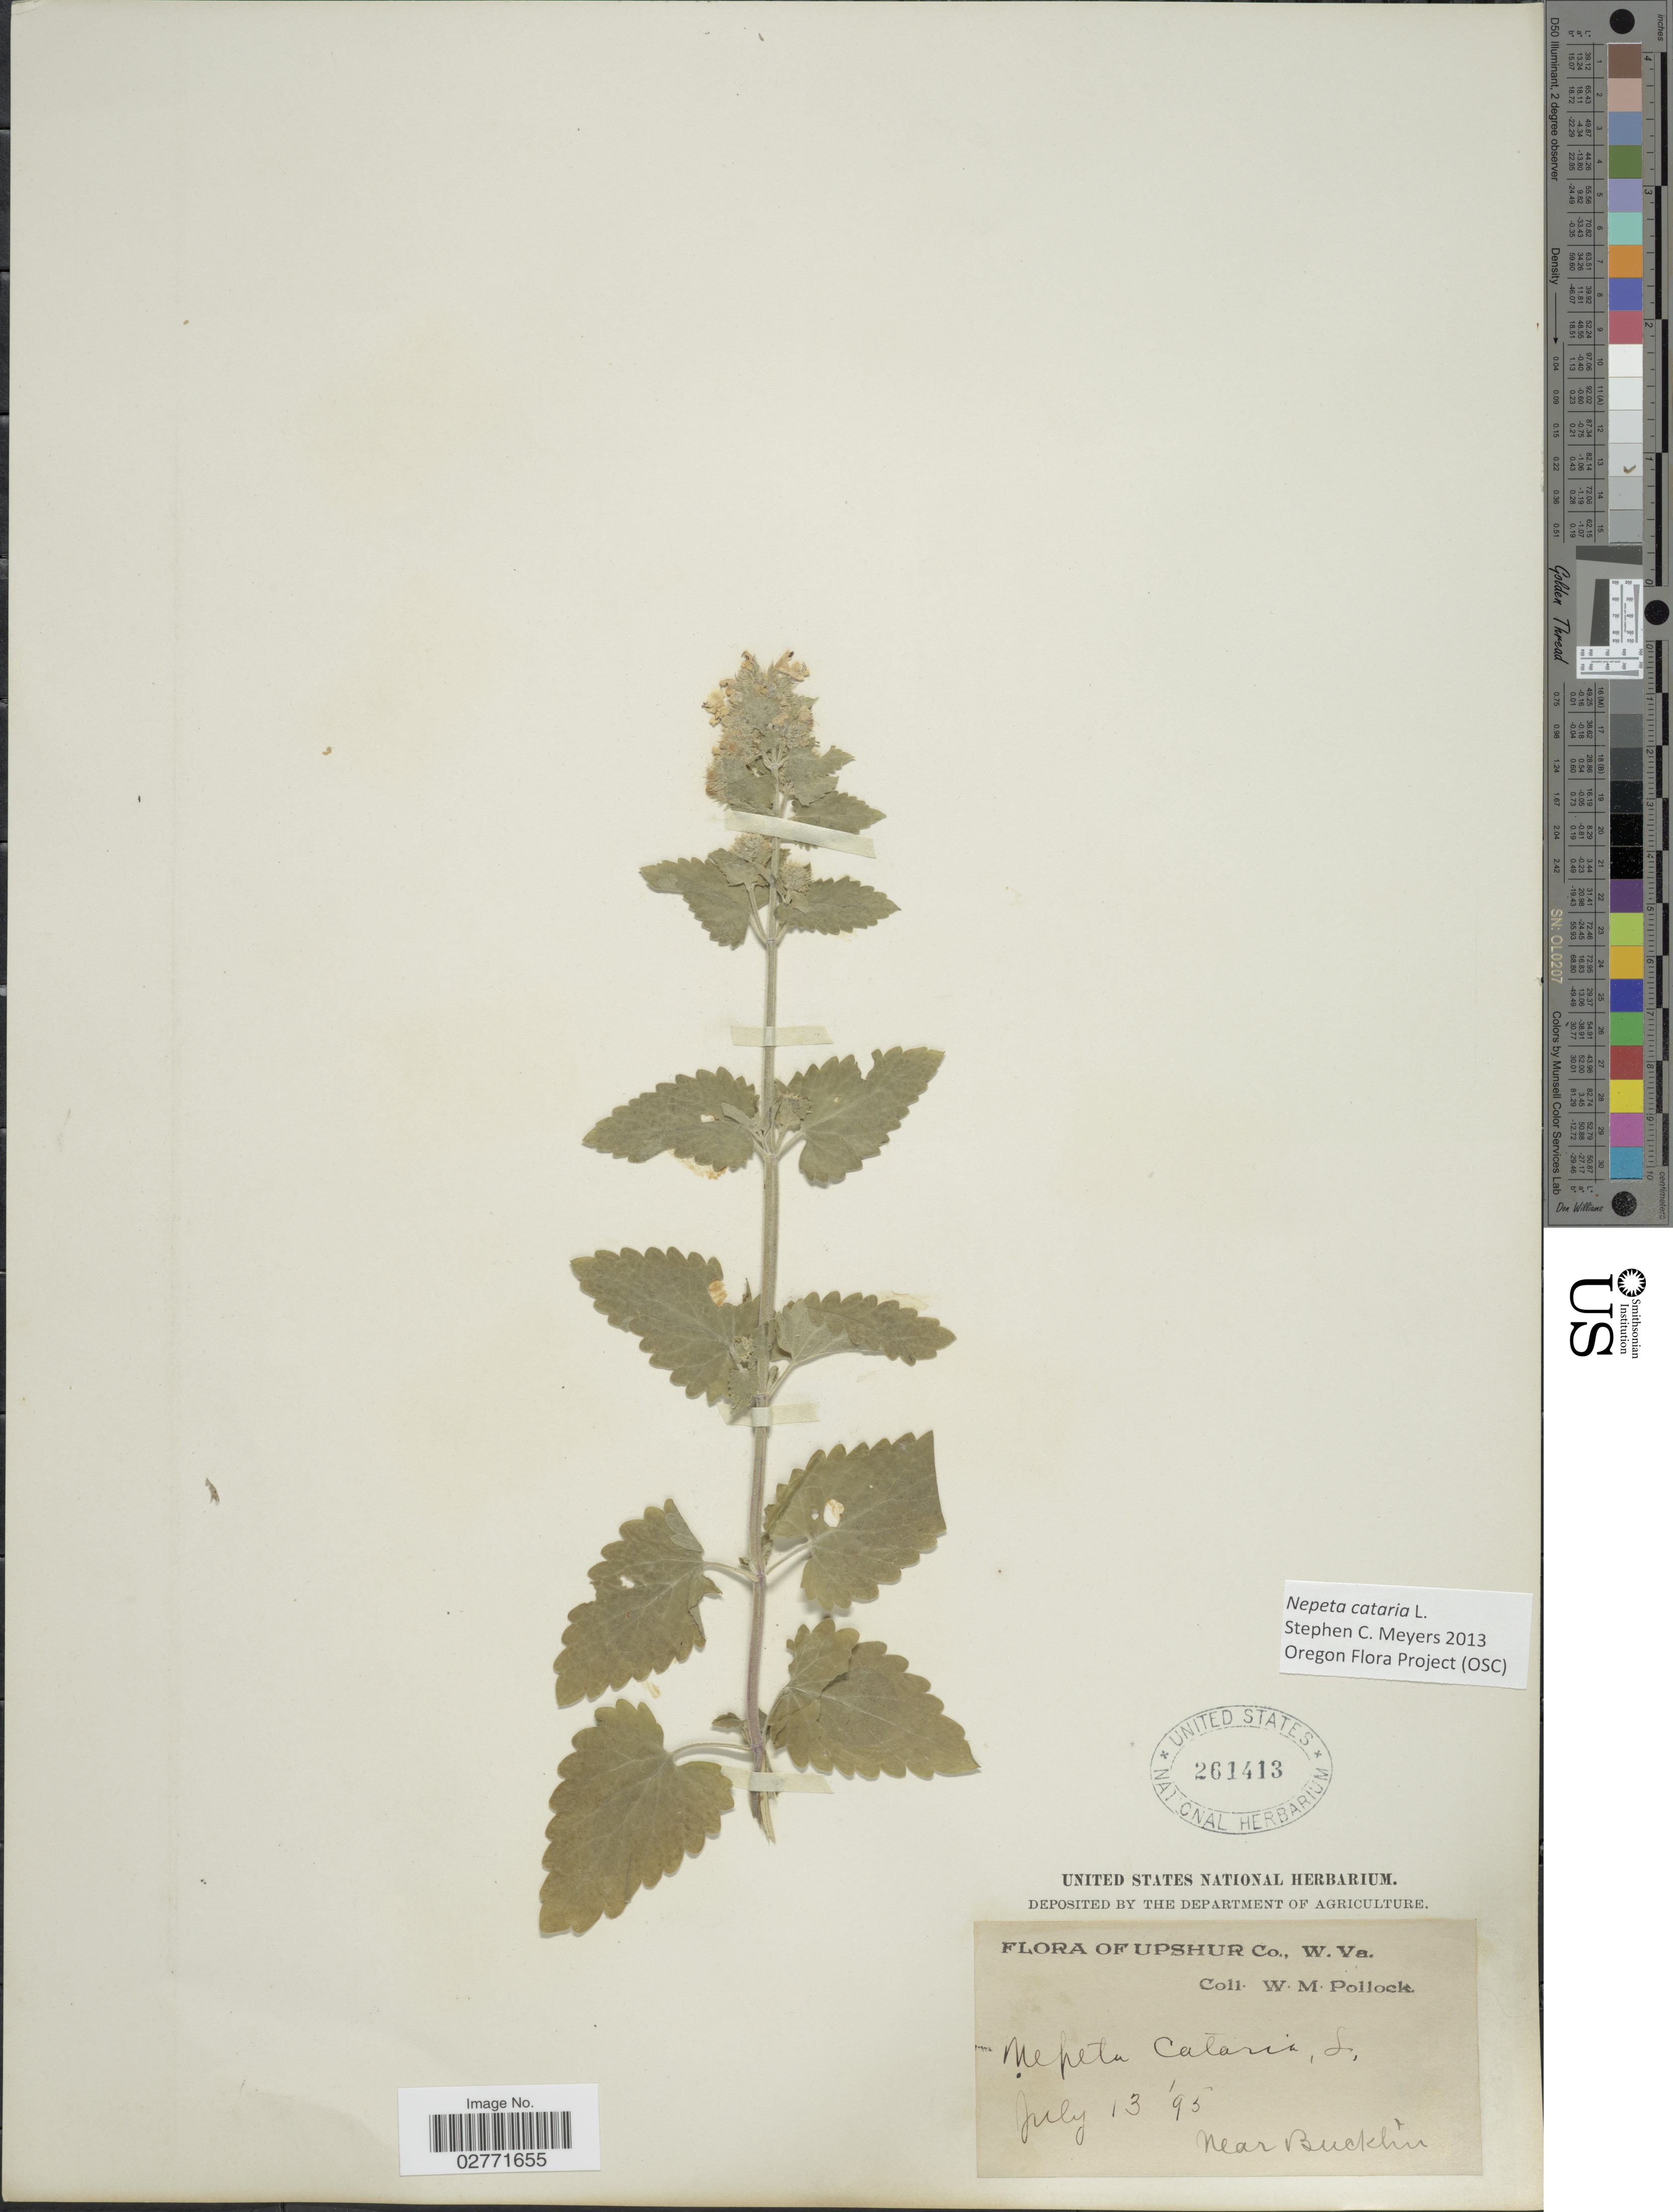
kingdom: Plantae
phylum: Tracheophyta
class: Magnoliopsida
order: Lamiales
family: Lamiaceae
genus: Nepeta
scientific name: Nepeta cataria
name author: L.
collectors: W. M. Pollock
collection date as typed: Transcribed d/m/y: 13/7/95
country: United States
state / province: West Virginia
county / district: Upshur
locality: Near Buckh'n.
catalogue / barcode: US 261413